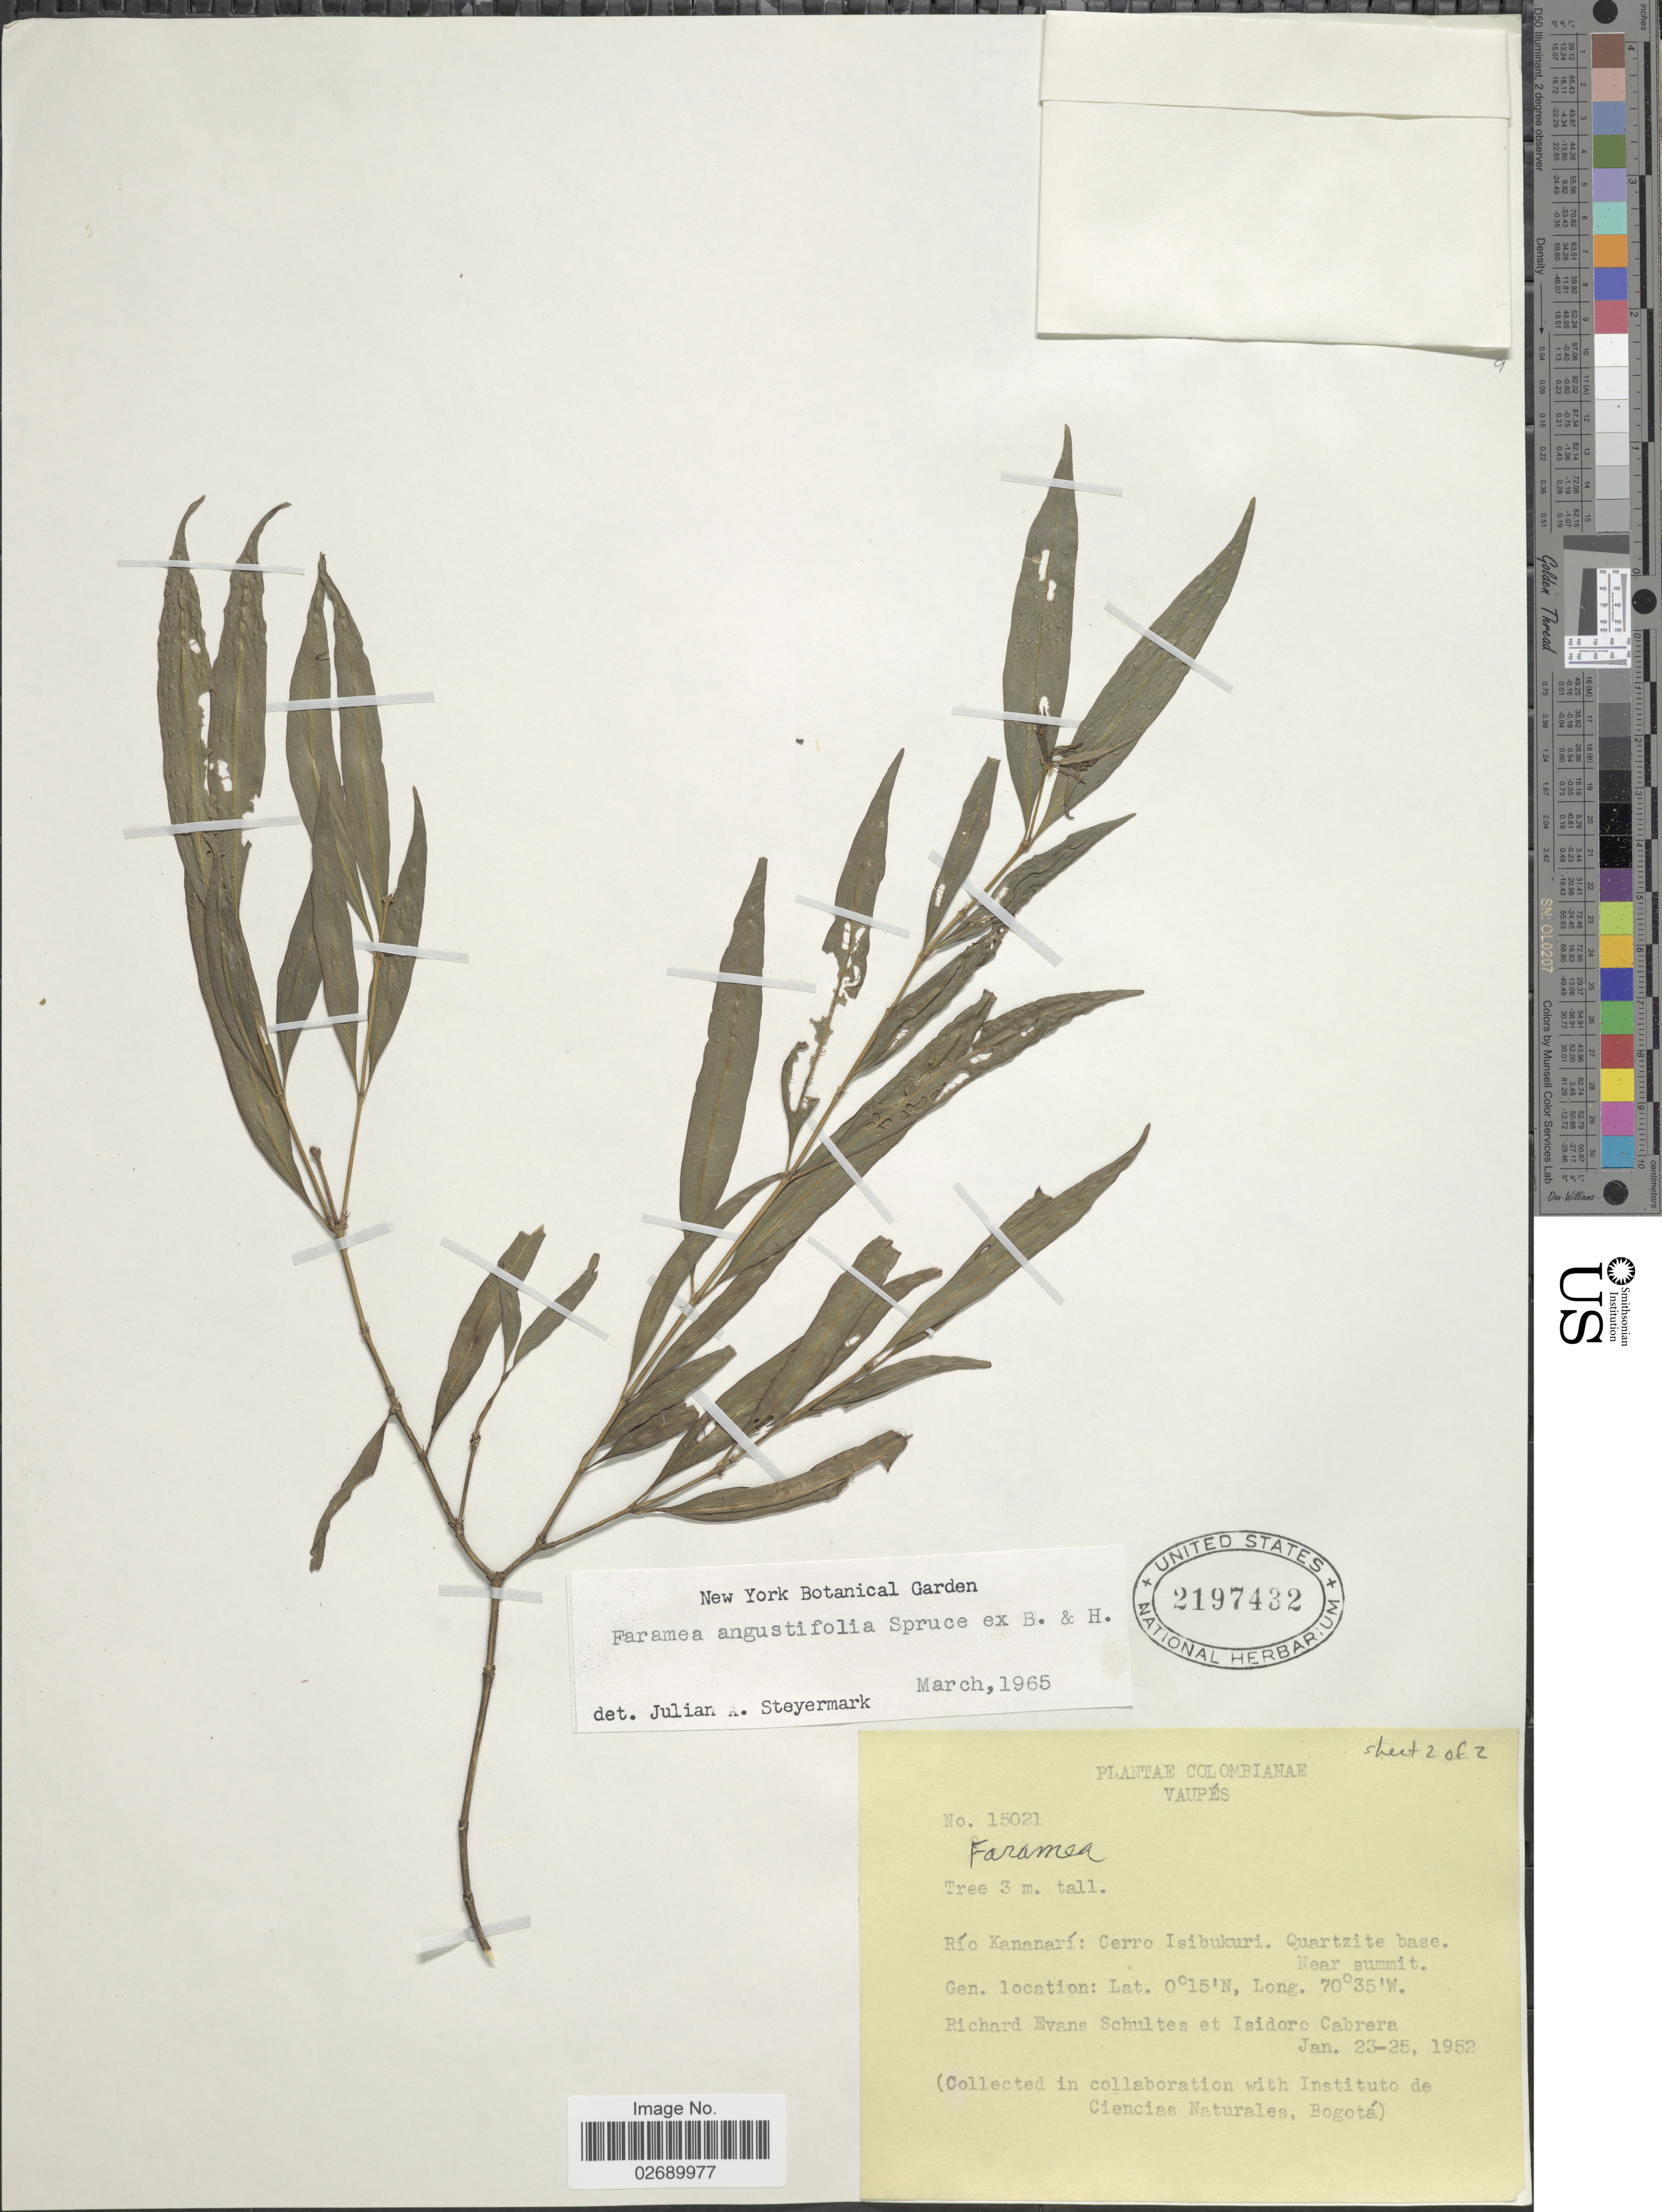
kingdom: Plantae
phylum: Tracheophyta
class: Magnoliopsida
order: Gentianales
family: Rubiaceae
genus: Faramea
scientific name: Faramea angustifolia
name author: Spruce ex Müll. Arg.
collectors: R. E. Schultes & I. Cabrera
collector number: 15021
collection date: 1952-01-23/1952-01-25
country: Colombia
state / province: Vaupés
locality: Rio Kananari: Cerro Isibukuri. Near summit.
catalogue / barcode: US 2197432